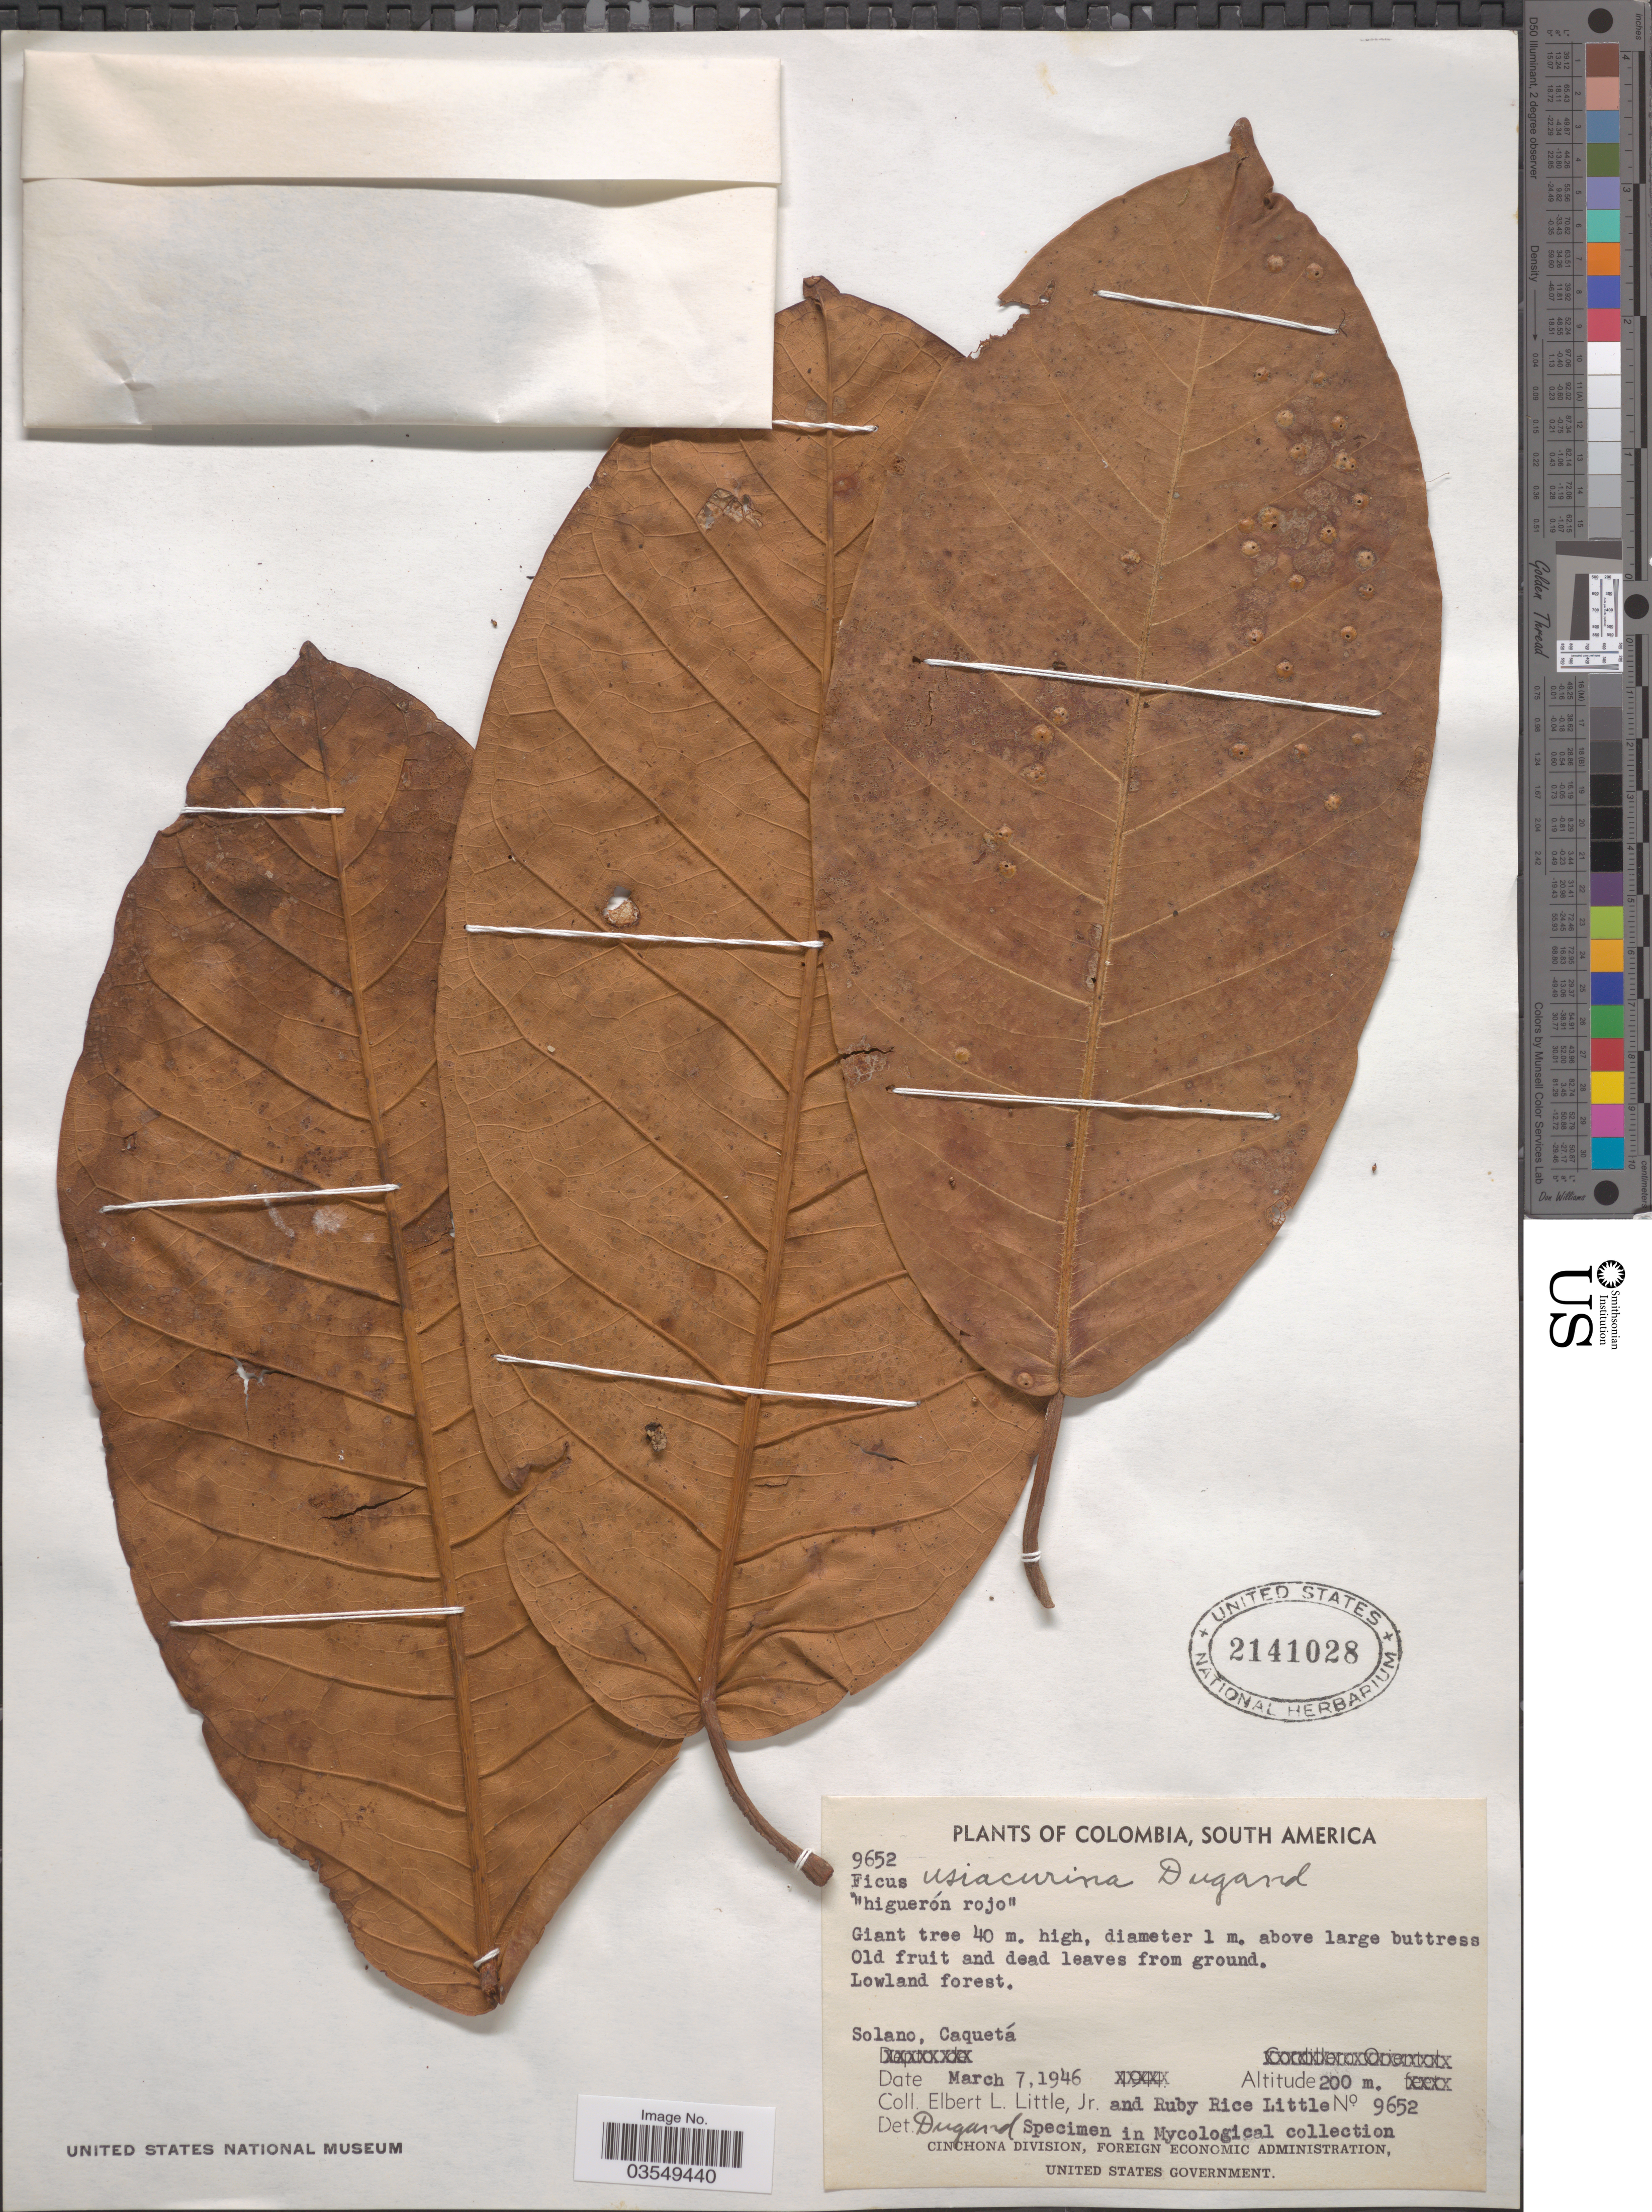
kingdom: Plantae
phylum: Tracheophyta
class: Magnoliopsida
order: Rosales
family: Moraceae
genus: Ficus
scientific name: Ficus usiacurina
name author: Dugand G.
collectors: E. L. Little & R. R. Little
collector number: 9652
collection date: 1946-03-07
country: Colombia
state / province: Caquetá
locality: Solano, Caquetá.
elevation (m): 200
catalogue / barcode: US 2141028